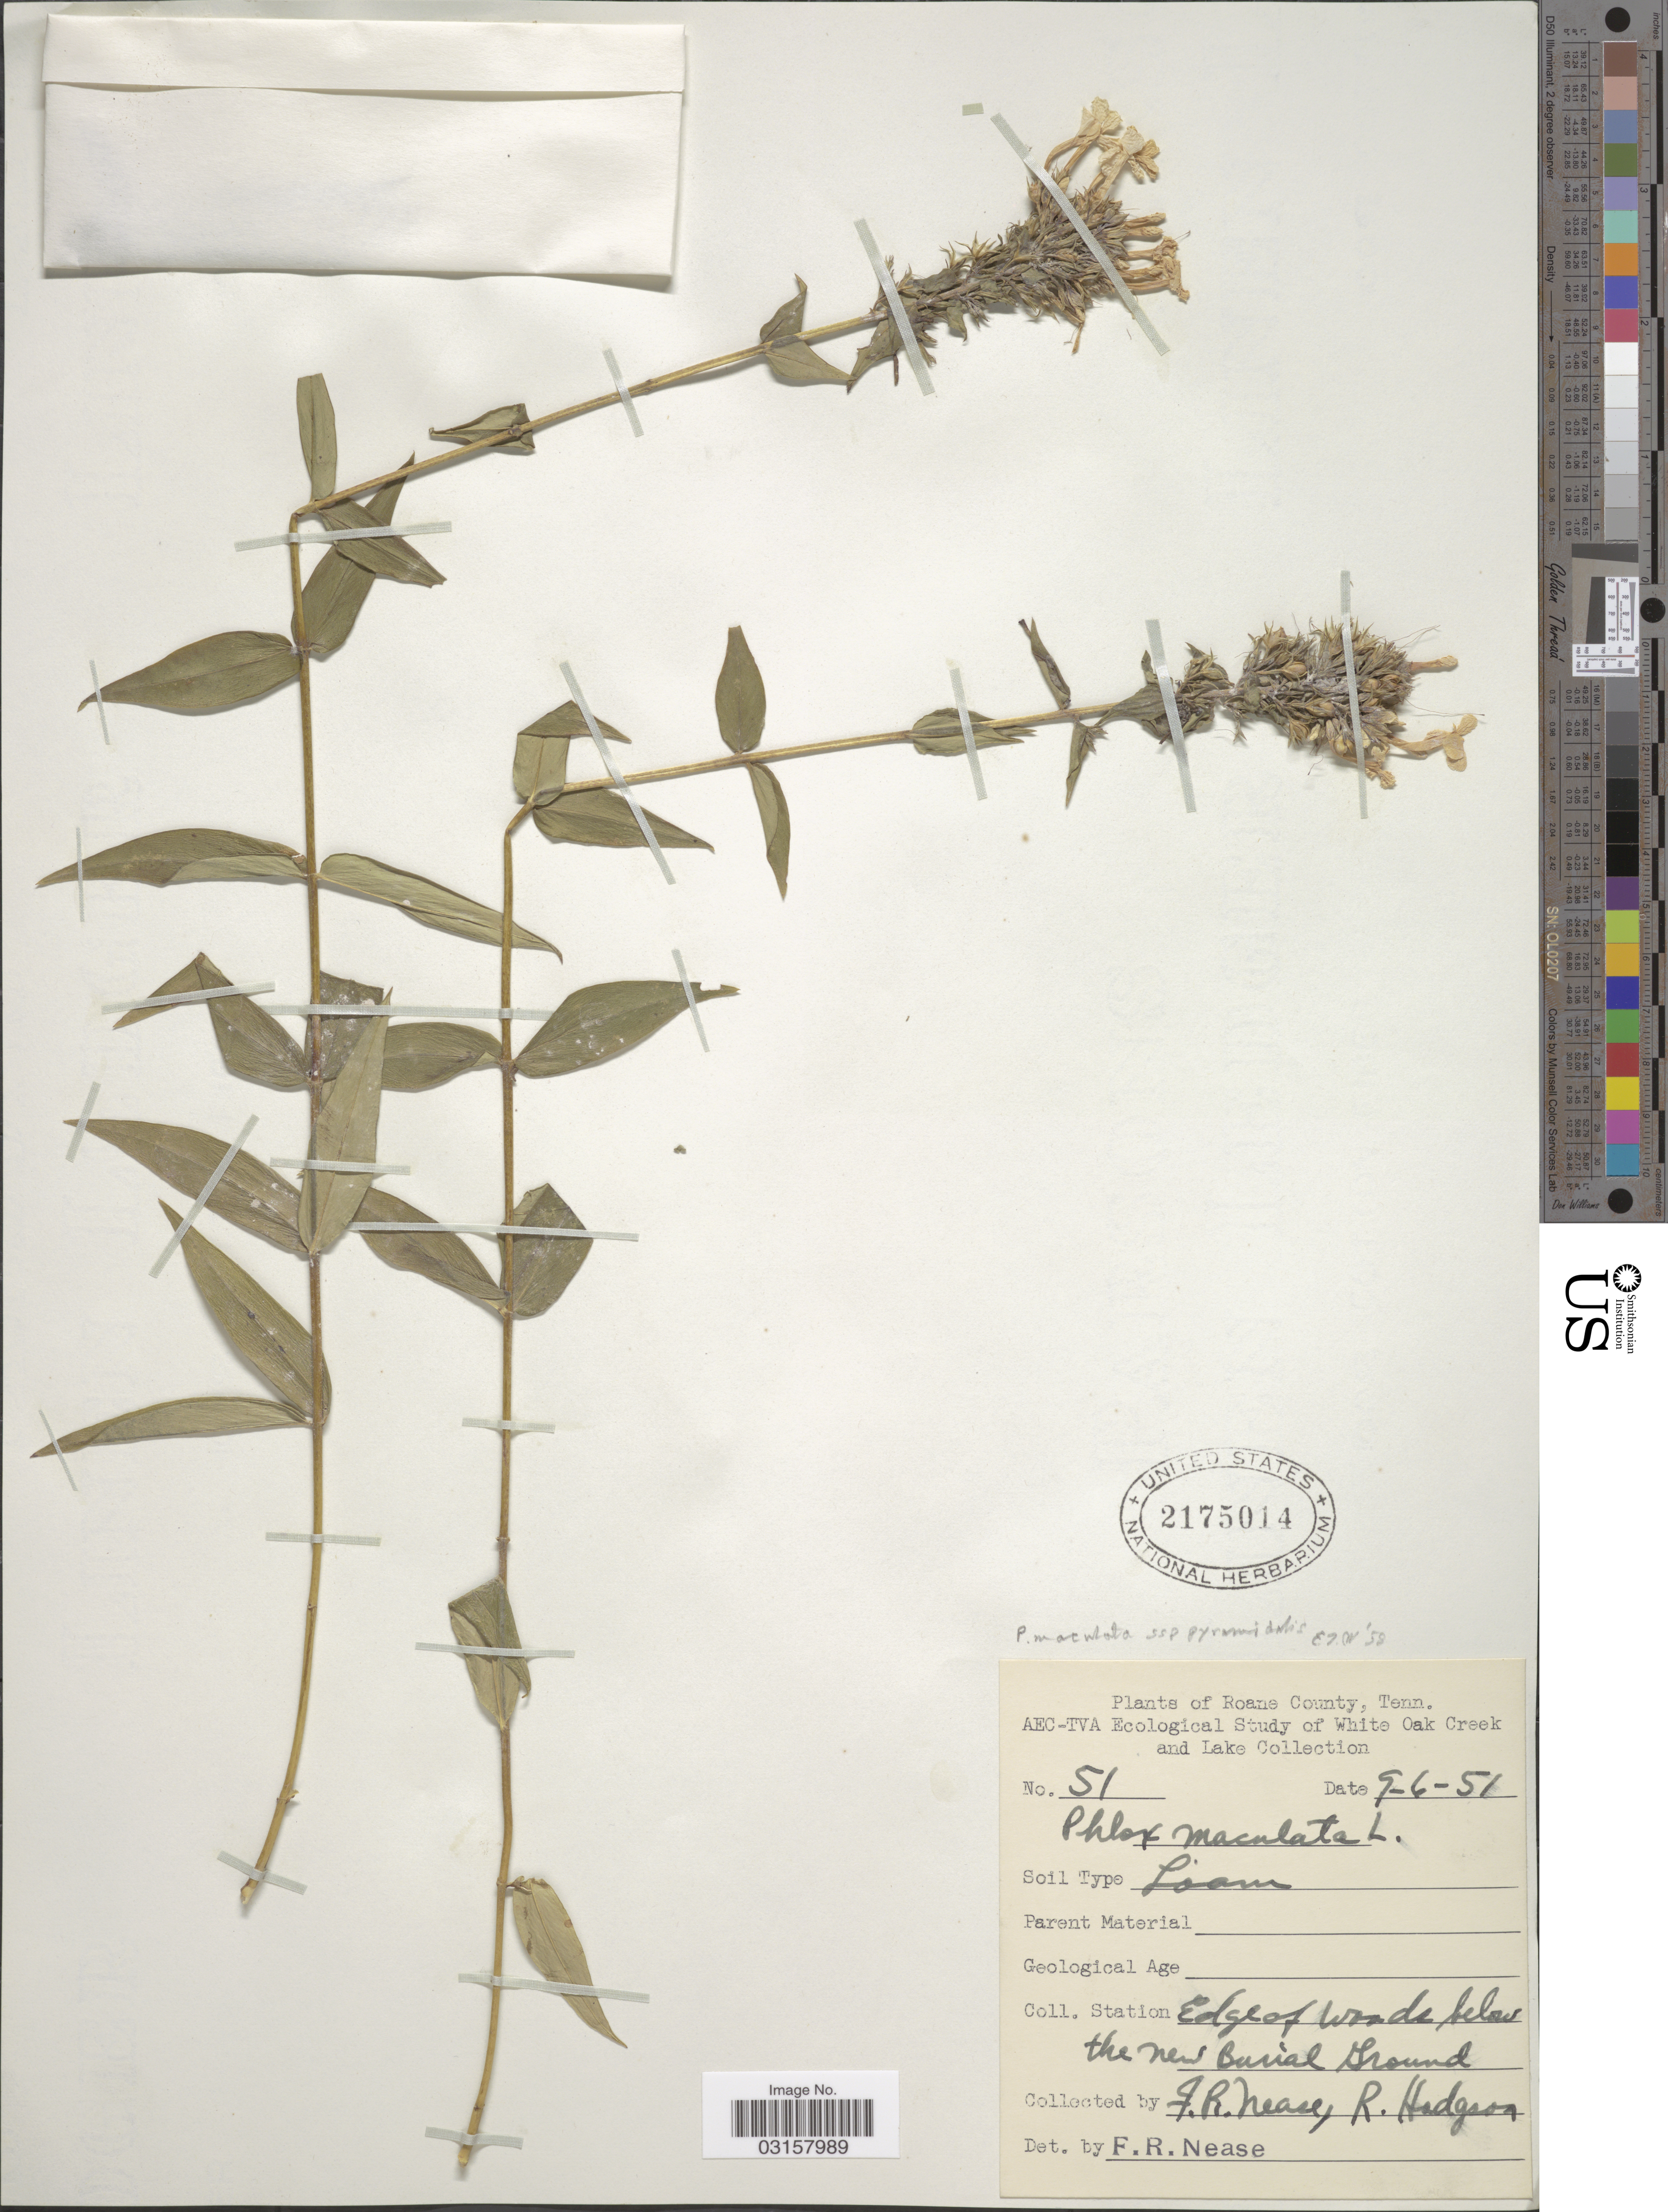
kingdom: Plantae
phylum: Tracheophyta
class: Magnoliopsida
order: Ericales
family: Polemoniaceae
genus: Phlox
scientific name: Phlox x pyramidalis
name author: (Sm.) Wherry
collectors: F. Nease & R. Hodgson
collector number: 51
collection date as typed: Transcribed d/m/y: 6/9/51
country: United States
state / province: Tennessee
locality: Roane County. Edge of woods below the new Burial Ground.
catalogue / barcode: US 2175014